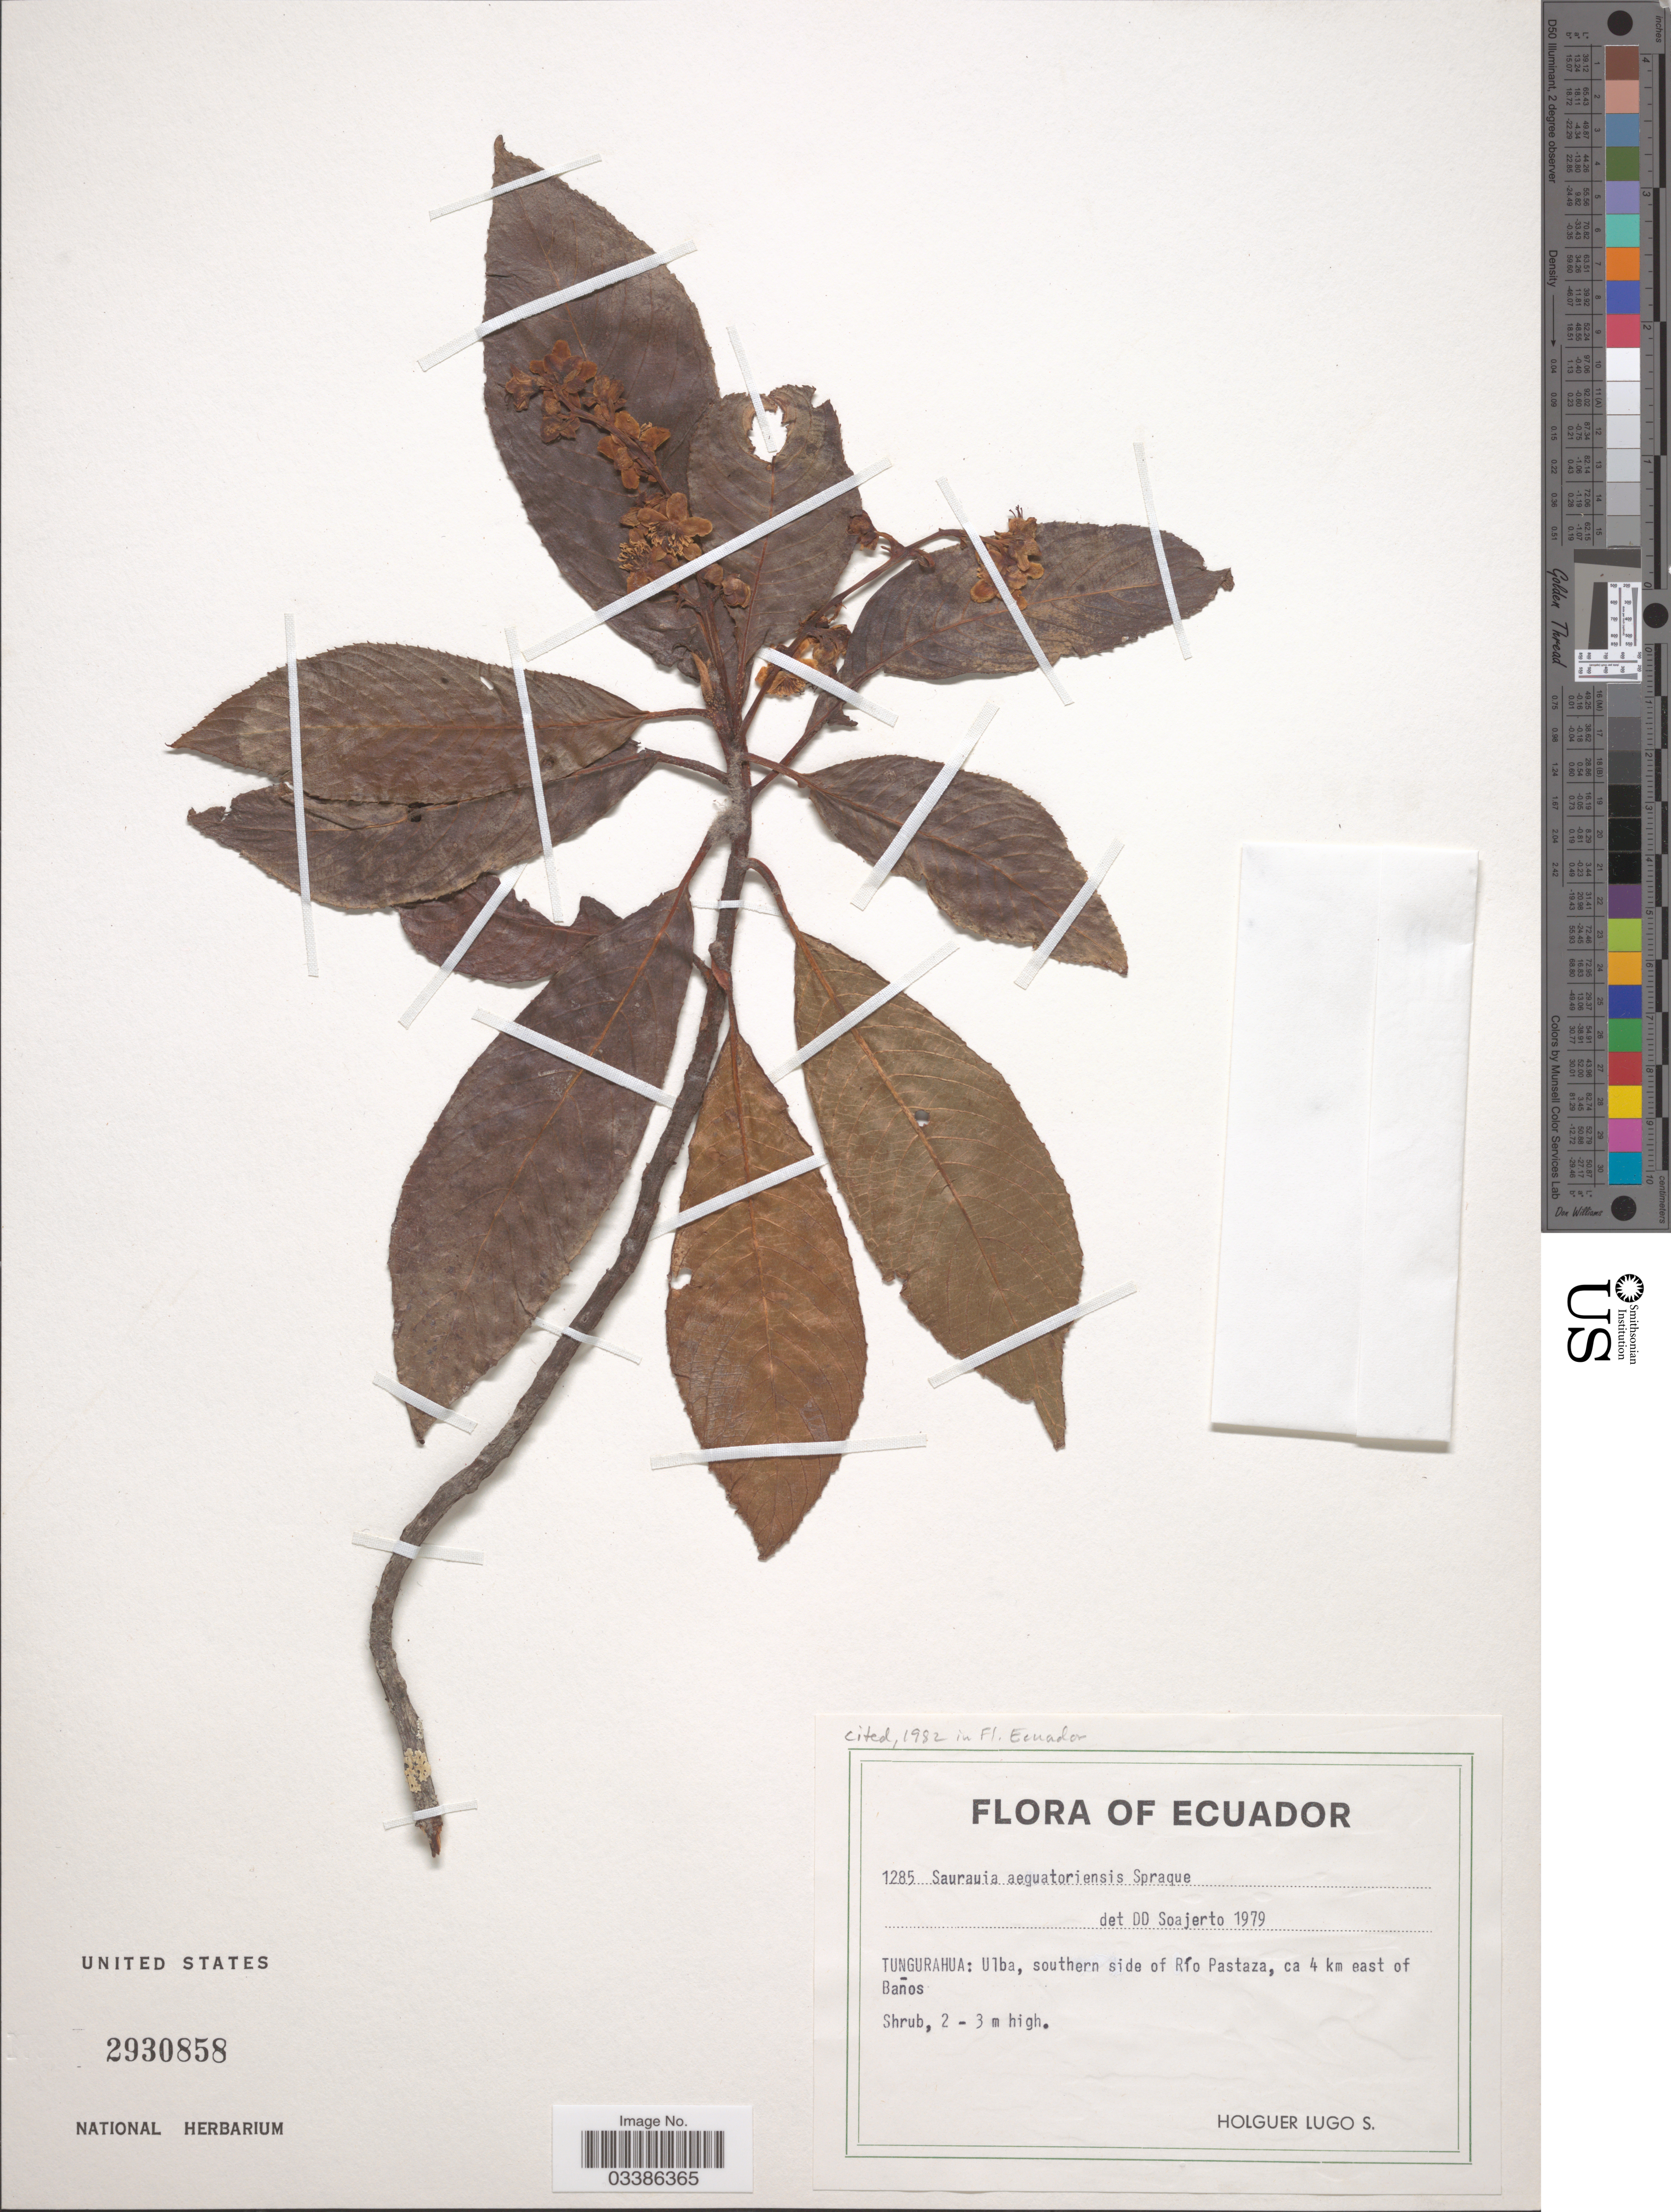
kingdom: Plantae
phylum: Tracheophyta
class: Magnoliopsida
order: Ericales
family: Actinidiaceae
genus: Saurauia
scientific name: Saurauia aequatoriensis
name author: Sprague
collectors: H. Lugo S.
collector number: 1285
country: Ecuador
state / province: Tungurahua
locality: Ulba, southern side of Río Pastaza, ca 4 km east of Baños.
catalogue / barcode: US 2930858